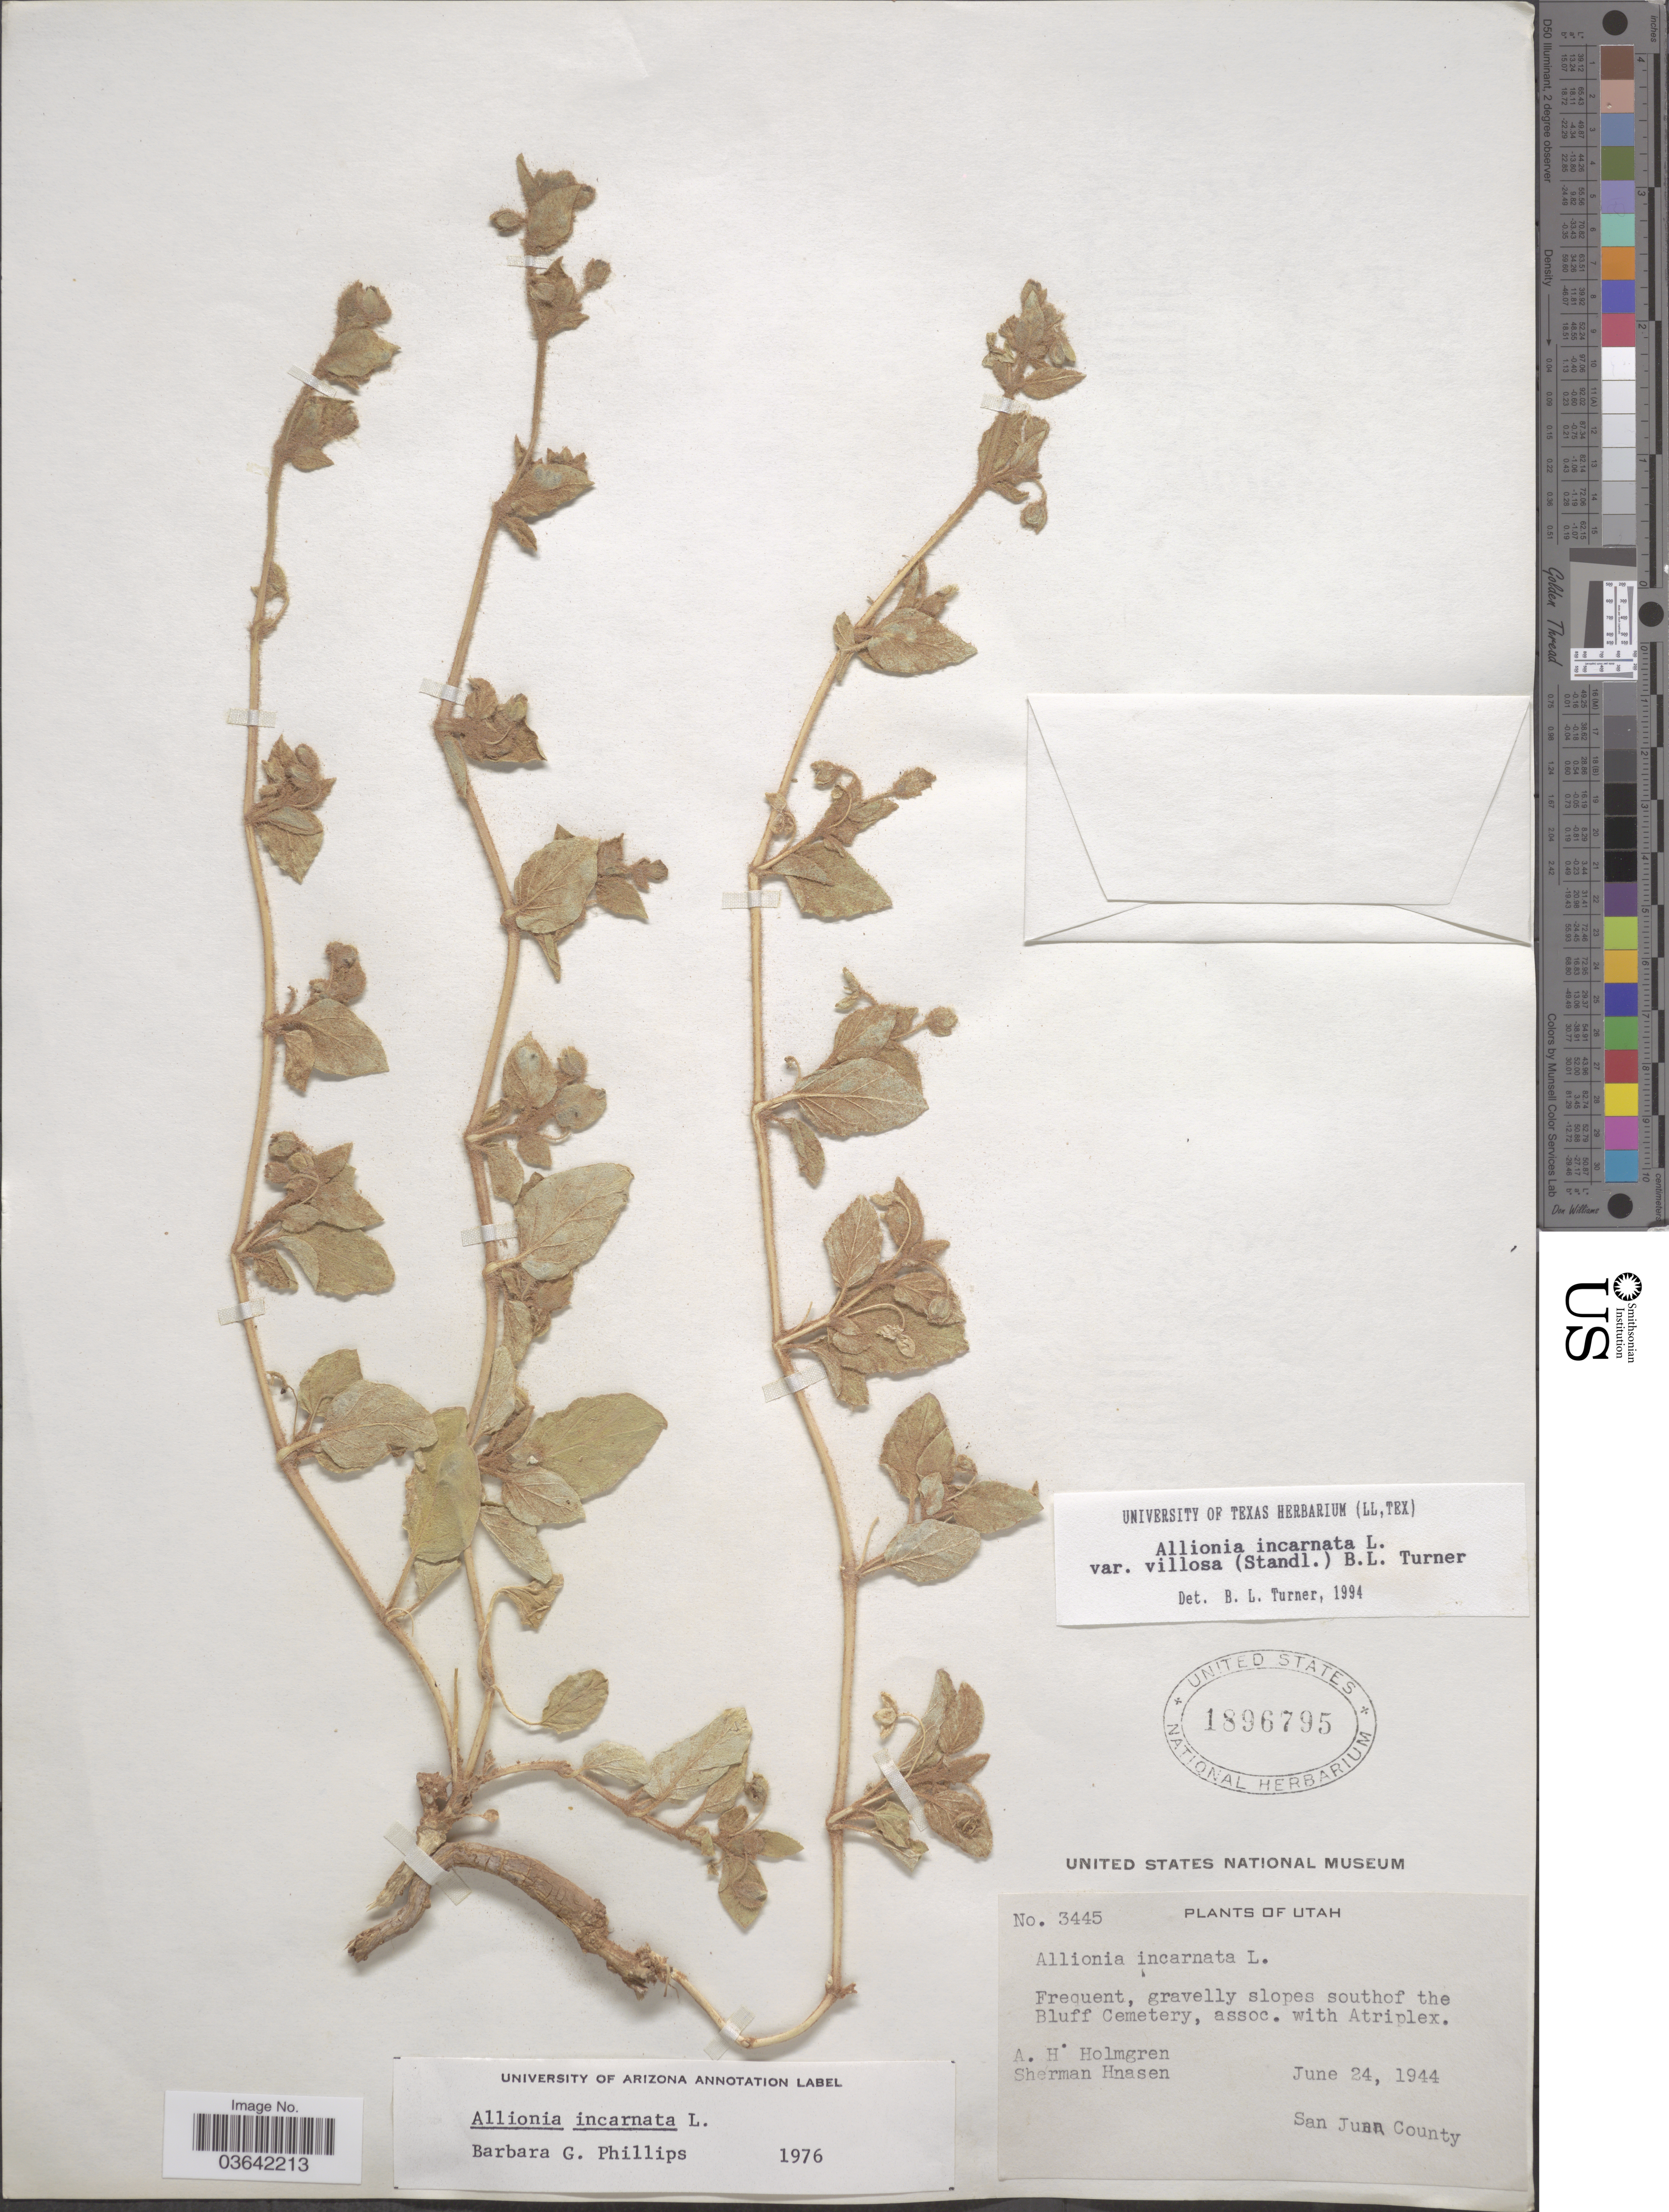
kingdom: Plantae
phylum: Tracheophyta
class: Magnoliopsida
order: Caryophyllales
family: Nyctaginaceae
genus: Allionia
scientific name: Allionia incarnata var. villosa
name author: (Standl.) B.L. Turner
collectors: A. H. Holmgren & S. Hansen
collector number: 3445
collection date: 1944-06-24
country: United States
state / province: Utah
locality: South of the Bluff Cemetery, San Juan County.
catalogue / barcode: US 1896795